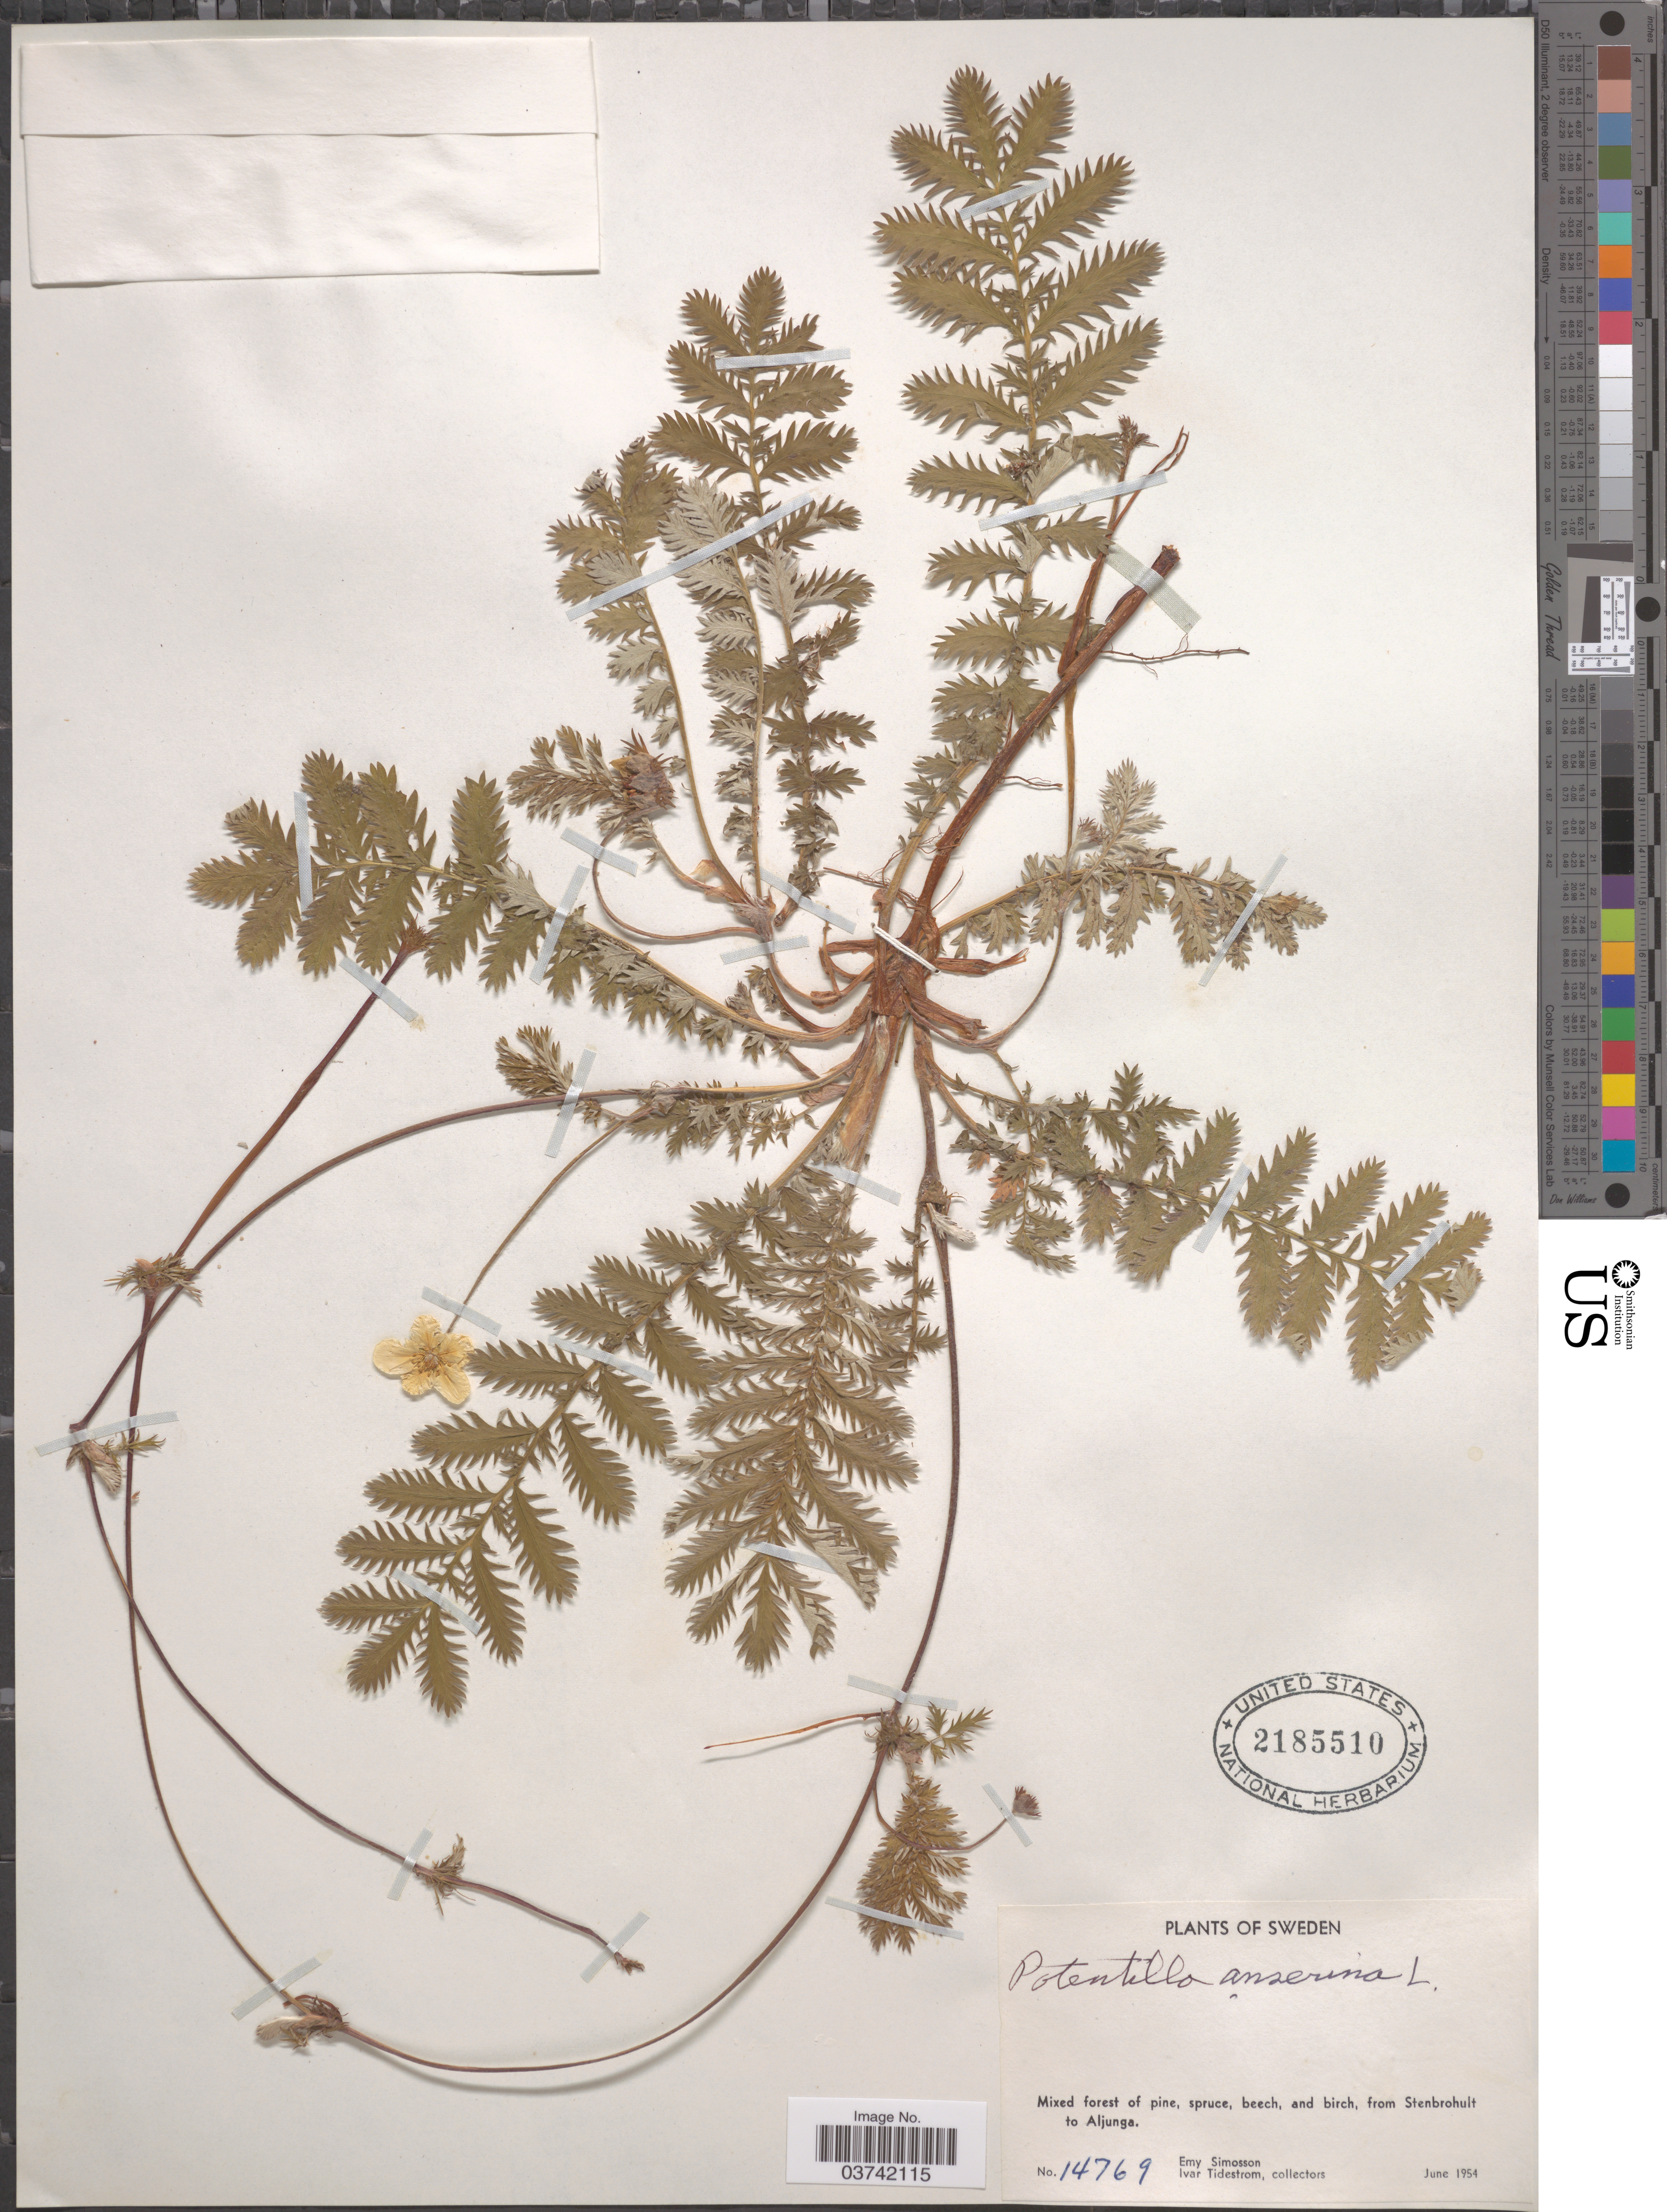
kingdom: Plantae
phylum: Tracheophyta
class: Magnoliopsida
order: Rosales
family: Rosaceae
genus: Argentina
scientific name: Argentina anserina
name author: (L.) Rydb.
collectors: E. Simosson & I. F. Tidestrom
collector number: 14769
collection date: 1954-06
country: Sweden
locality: Mixed forest of pine, spruce, beech, and birch, from Stenbrohult to Aljunga.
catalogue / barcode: US 2185510